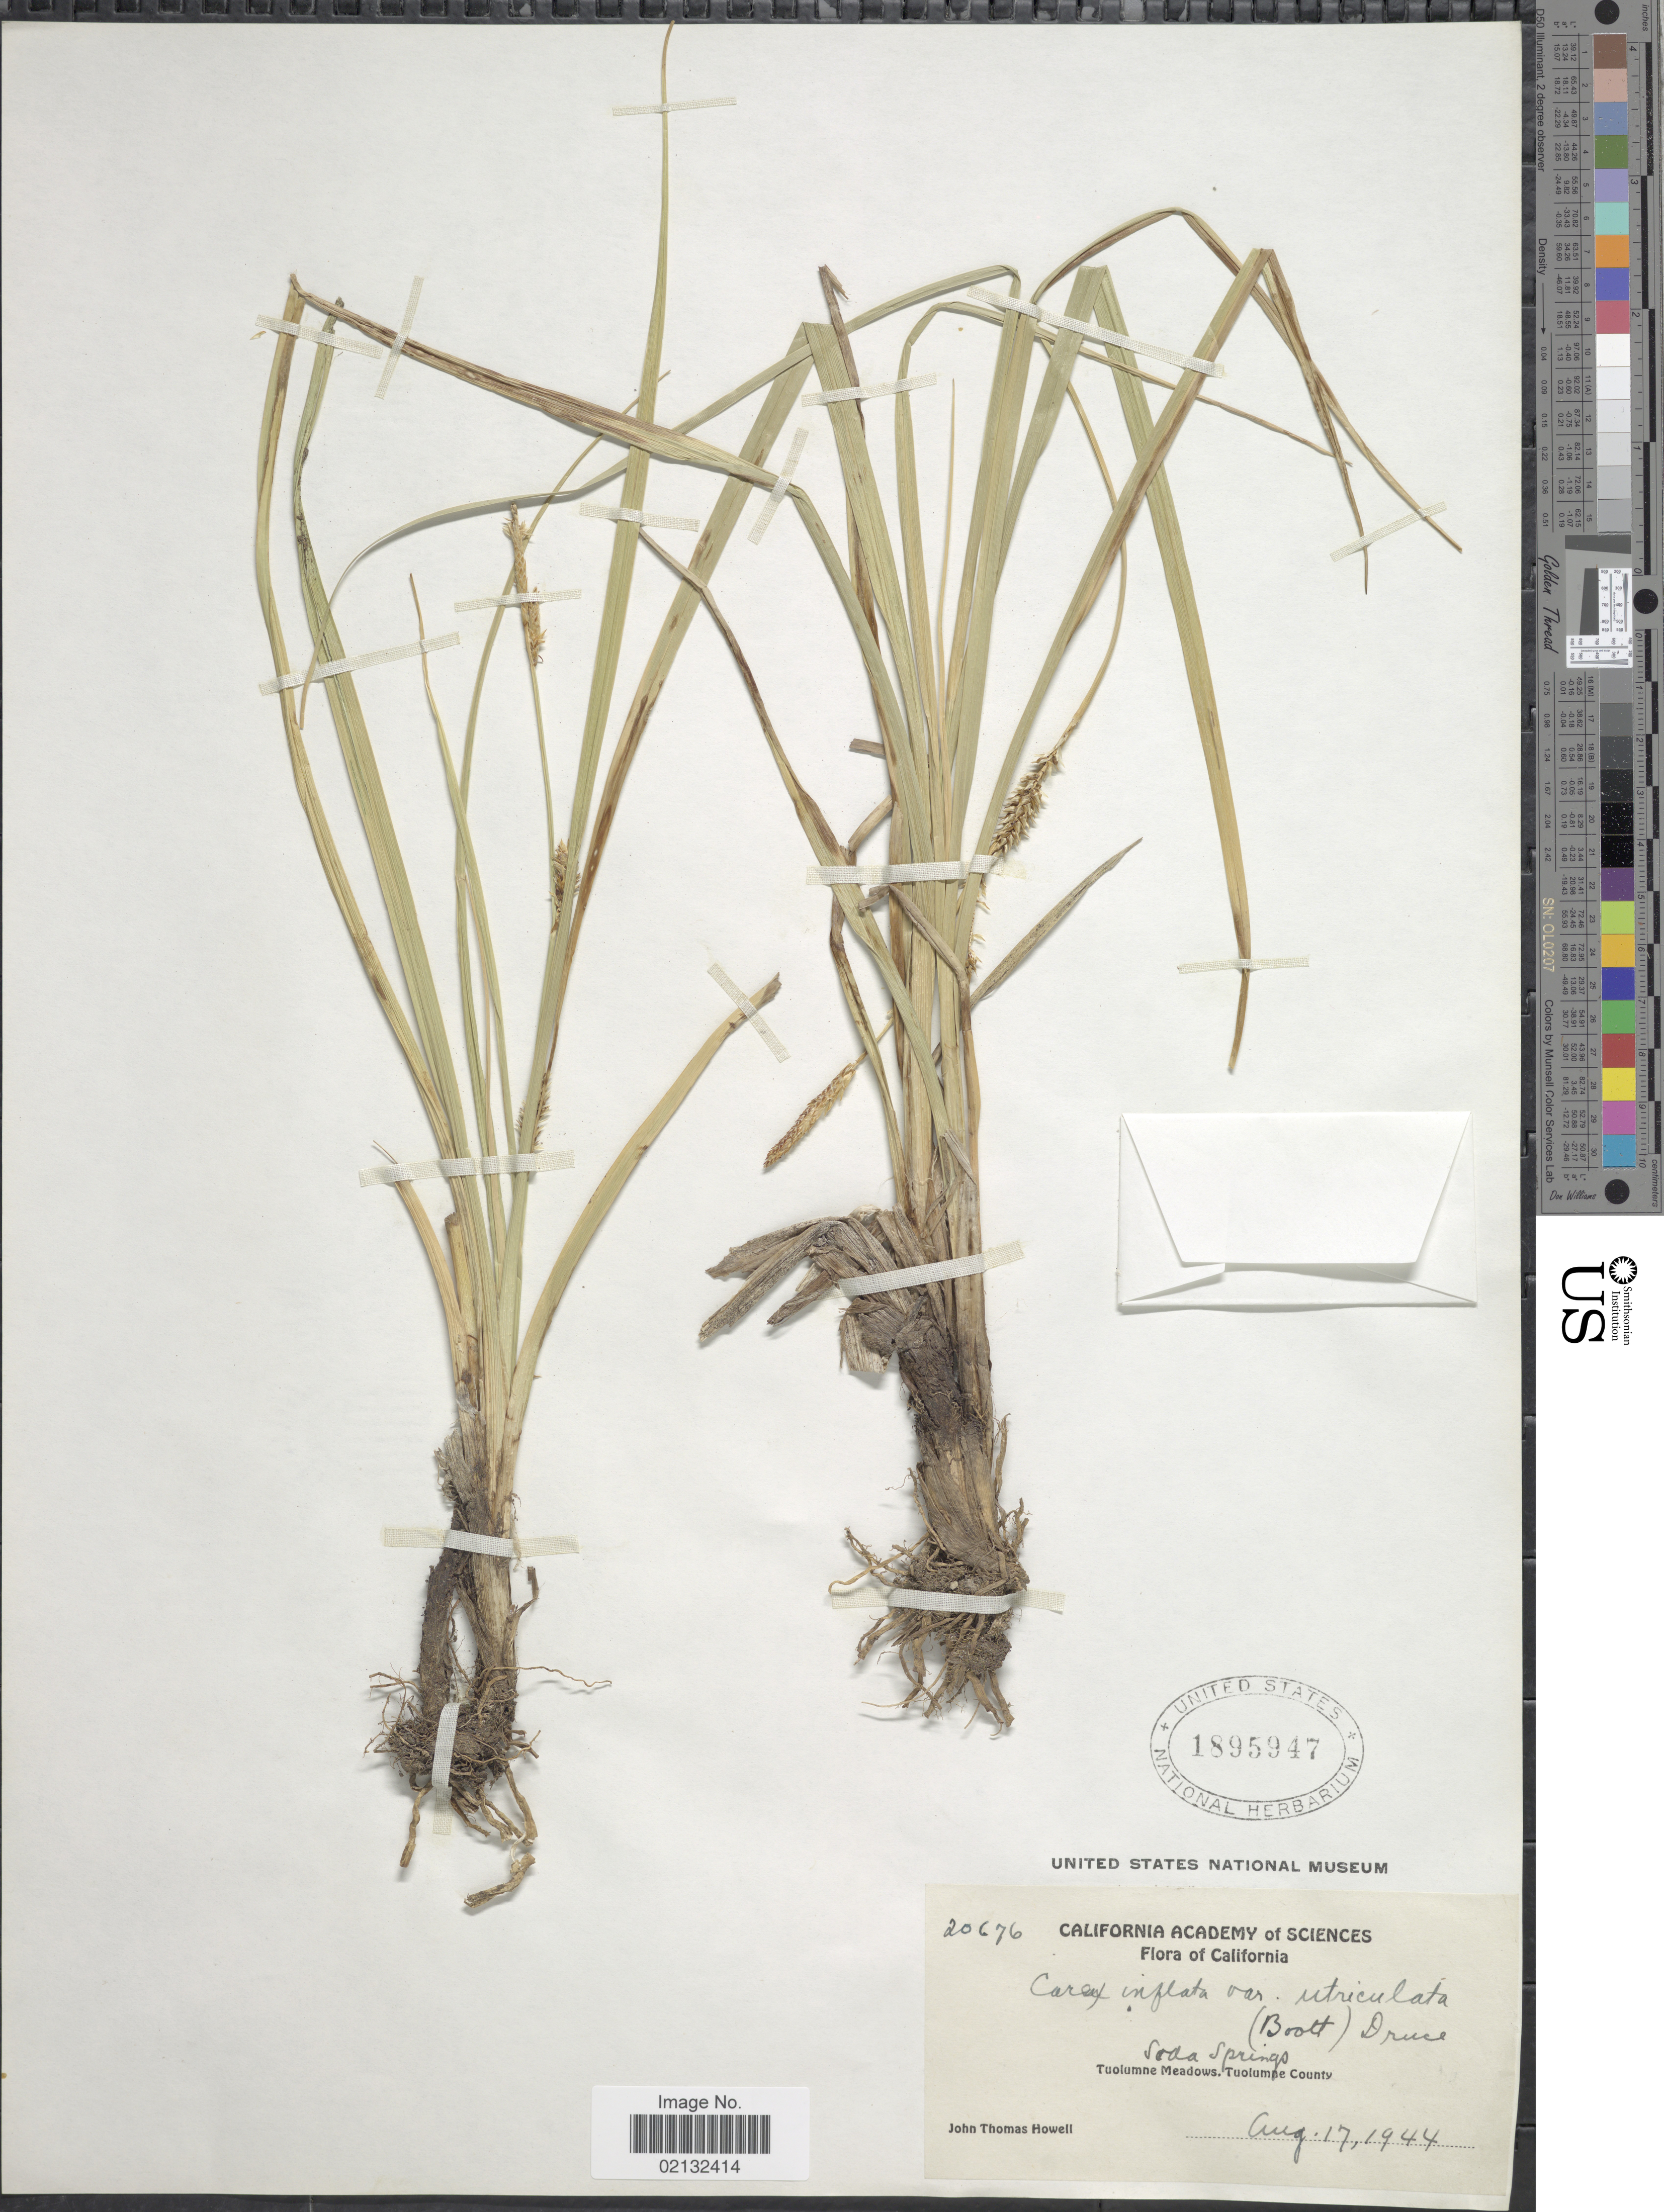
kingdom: Plantae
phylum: Tracheophyta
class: Liliopsida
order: Poales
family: Cyperaceae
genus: Carex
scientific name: Carex rostrata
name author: Stokes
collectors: J. T. Howell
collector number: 20676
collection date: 1944-08-17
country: United States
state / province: California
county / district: Tuolumne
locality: Soda Springs. Tuolumne Meadows, Tuolumne County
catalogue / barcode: US 1895947